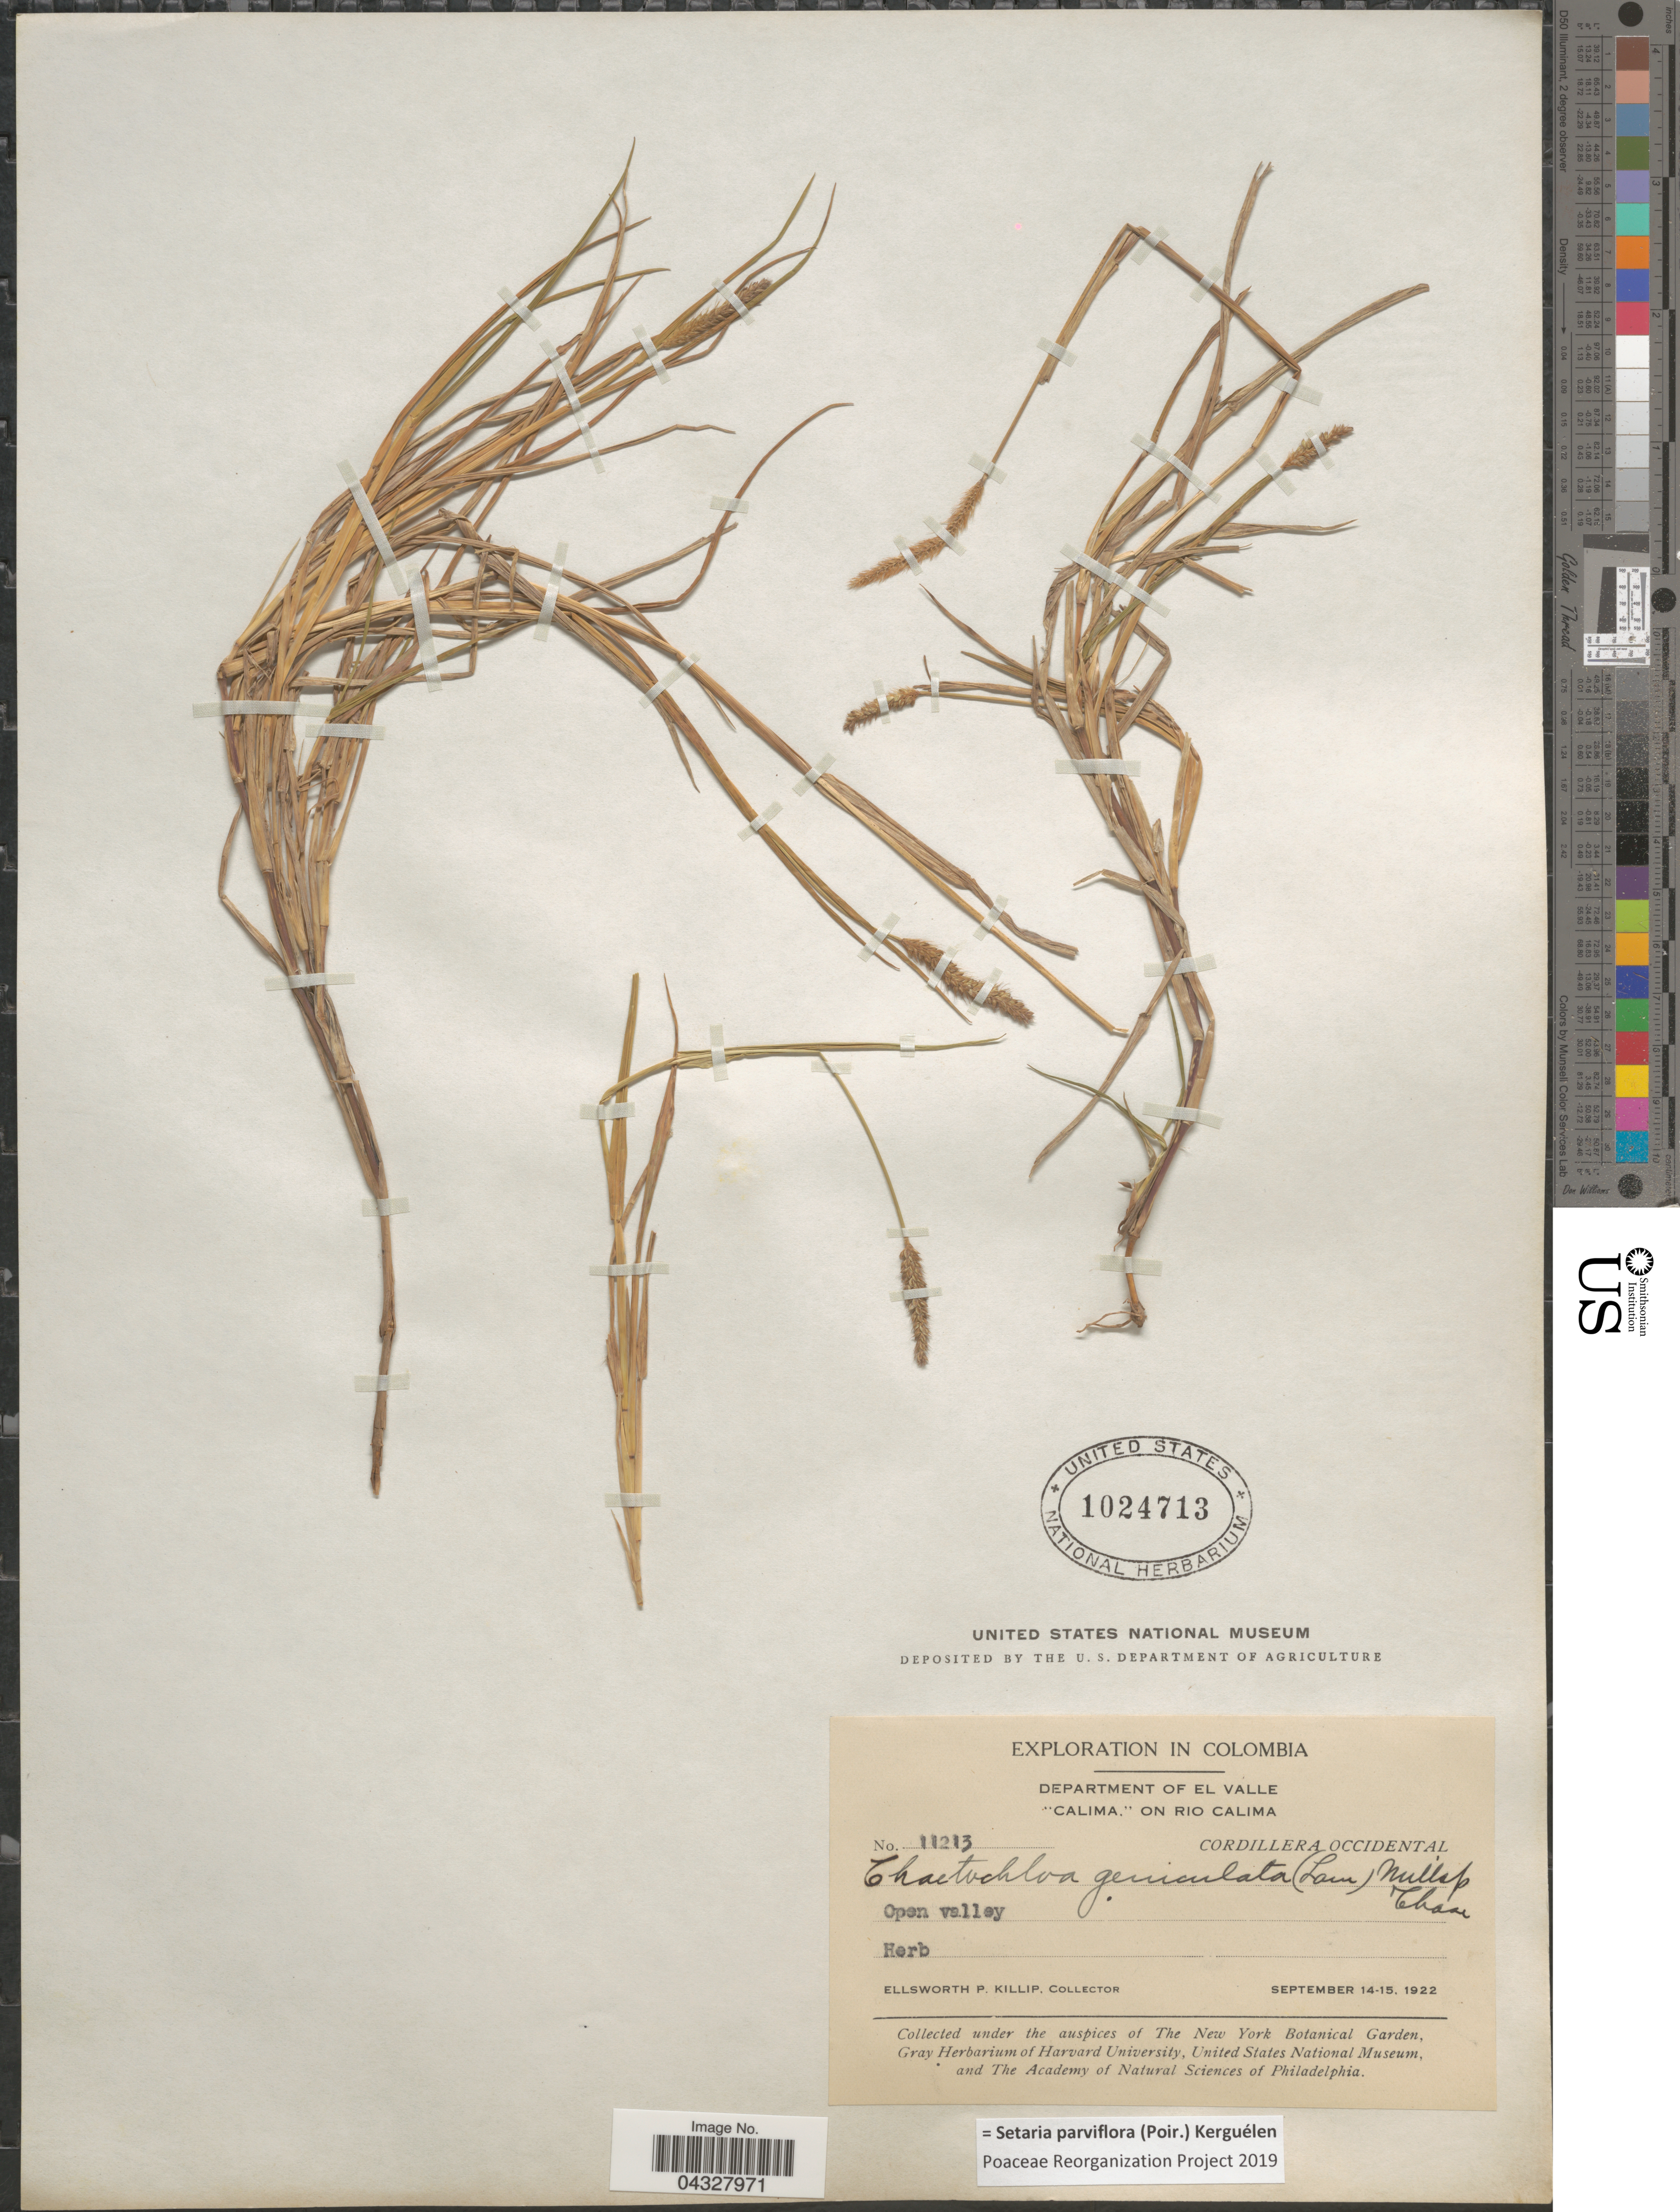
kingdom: Plantae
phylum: Tracheophyta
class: Liliopsida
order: Poales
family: Poaceae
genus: Setaria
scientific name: Setaria parviflora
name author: (Poir.) Kerguélen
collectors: E. P. Killip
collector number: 11213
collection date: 1922-09-14/1922-09-15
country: Colombia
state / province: Valle del Cauca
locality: Exploration of Colombia. Department of El Valle. "Calima," on Rio Calima. Cordillera Occidental.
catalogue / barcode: US 1024713